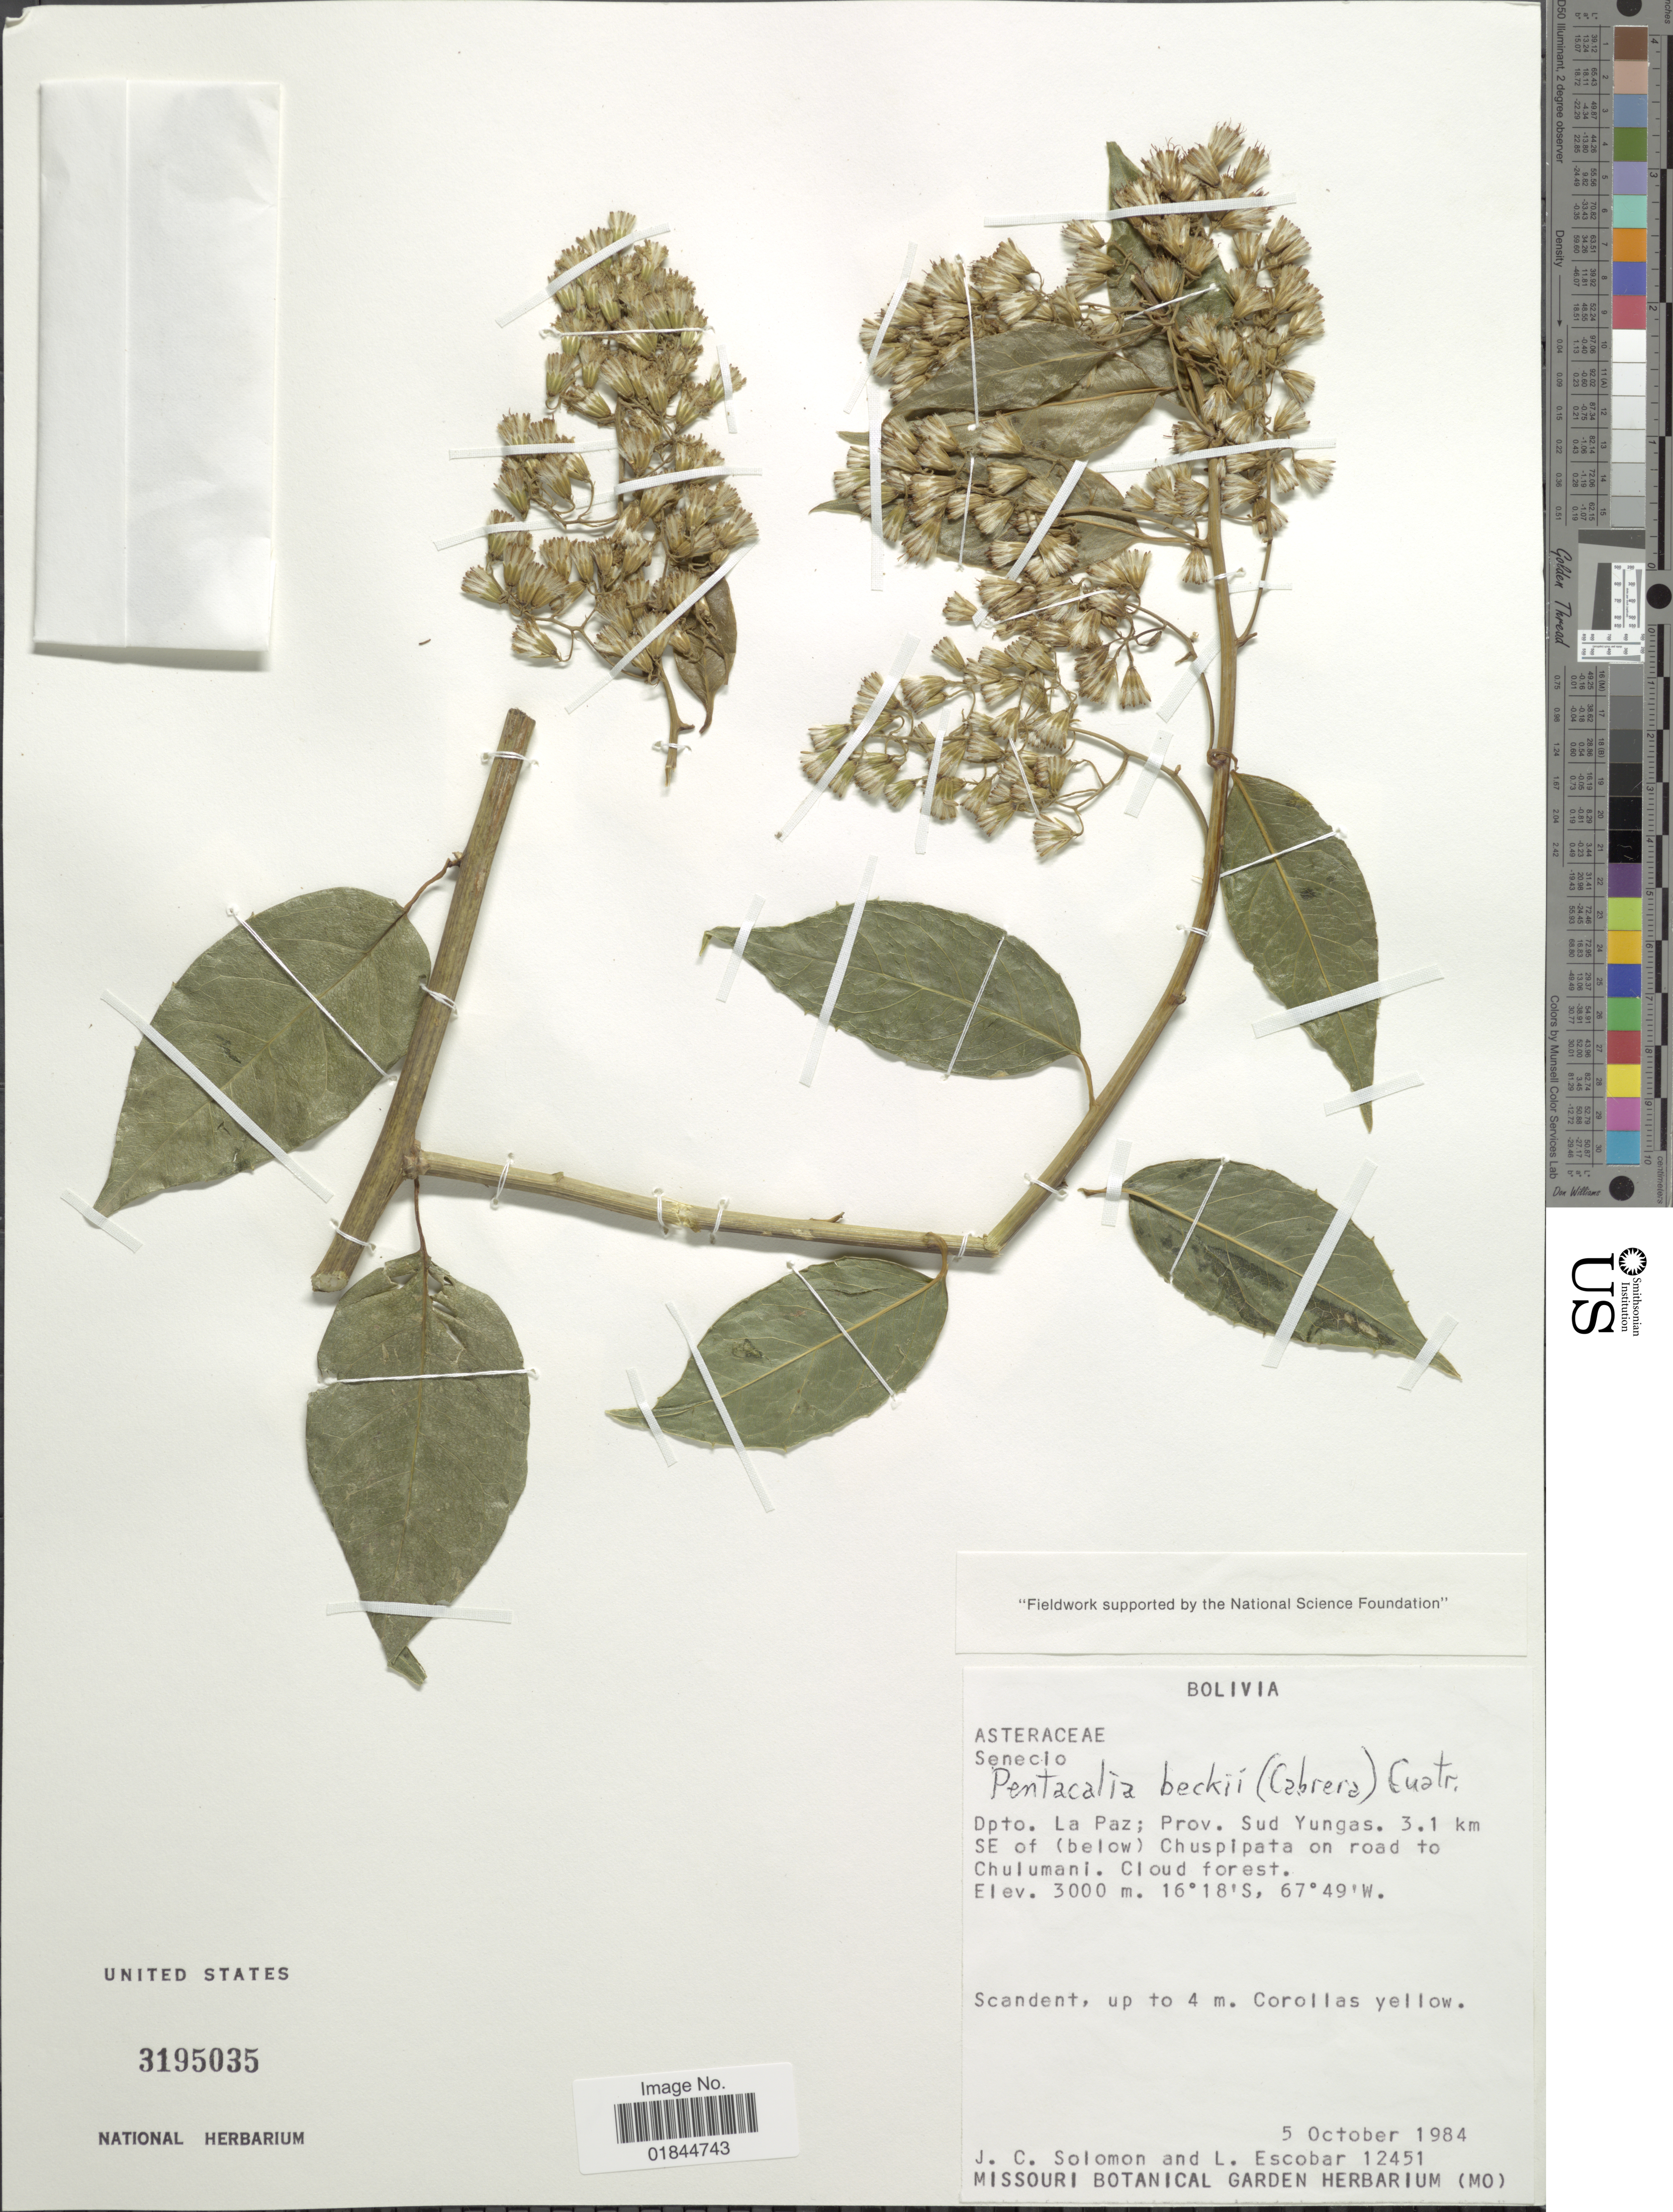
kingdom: Plantae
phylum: Tracheophyta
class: Magnoliopsida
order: Asterales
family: Asteraceae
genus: Pentacalia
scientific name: Pentacalia beckii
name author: (Cabrera) Cuatrec.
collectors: J. C. Solomon & L. Escobar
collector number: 12451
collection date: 1984-10-05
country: Bolivia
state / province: La Paz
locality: Dpto. La Paz; Prov. Sud Yungas. 3.1 km SE of (below) Chuspipata on road to Chulumani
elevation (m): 3000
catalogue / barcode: US 3195035